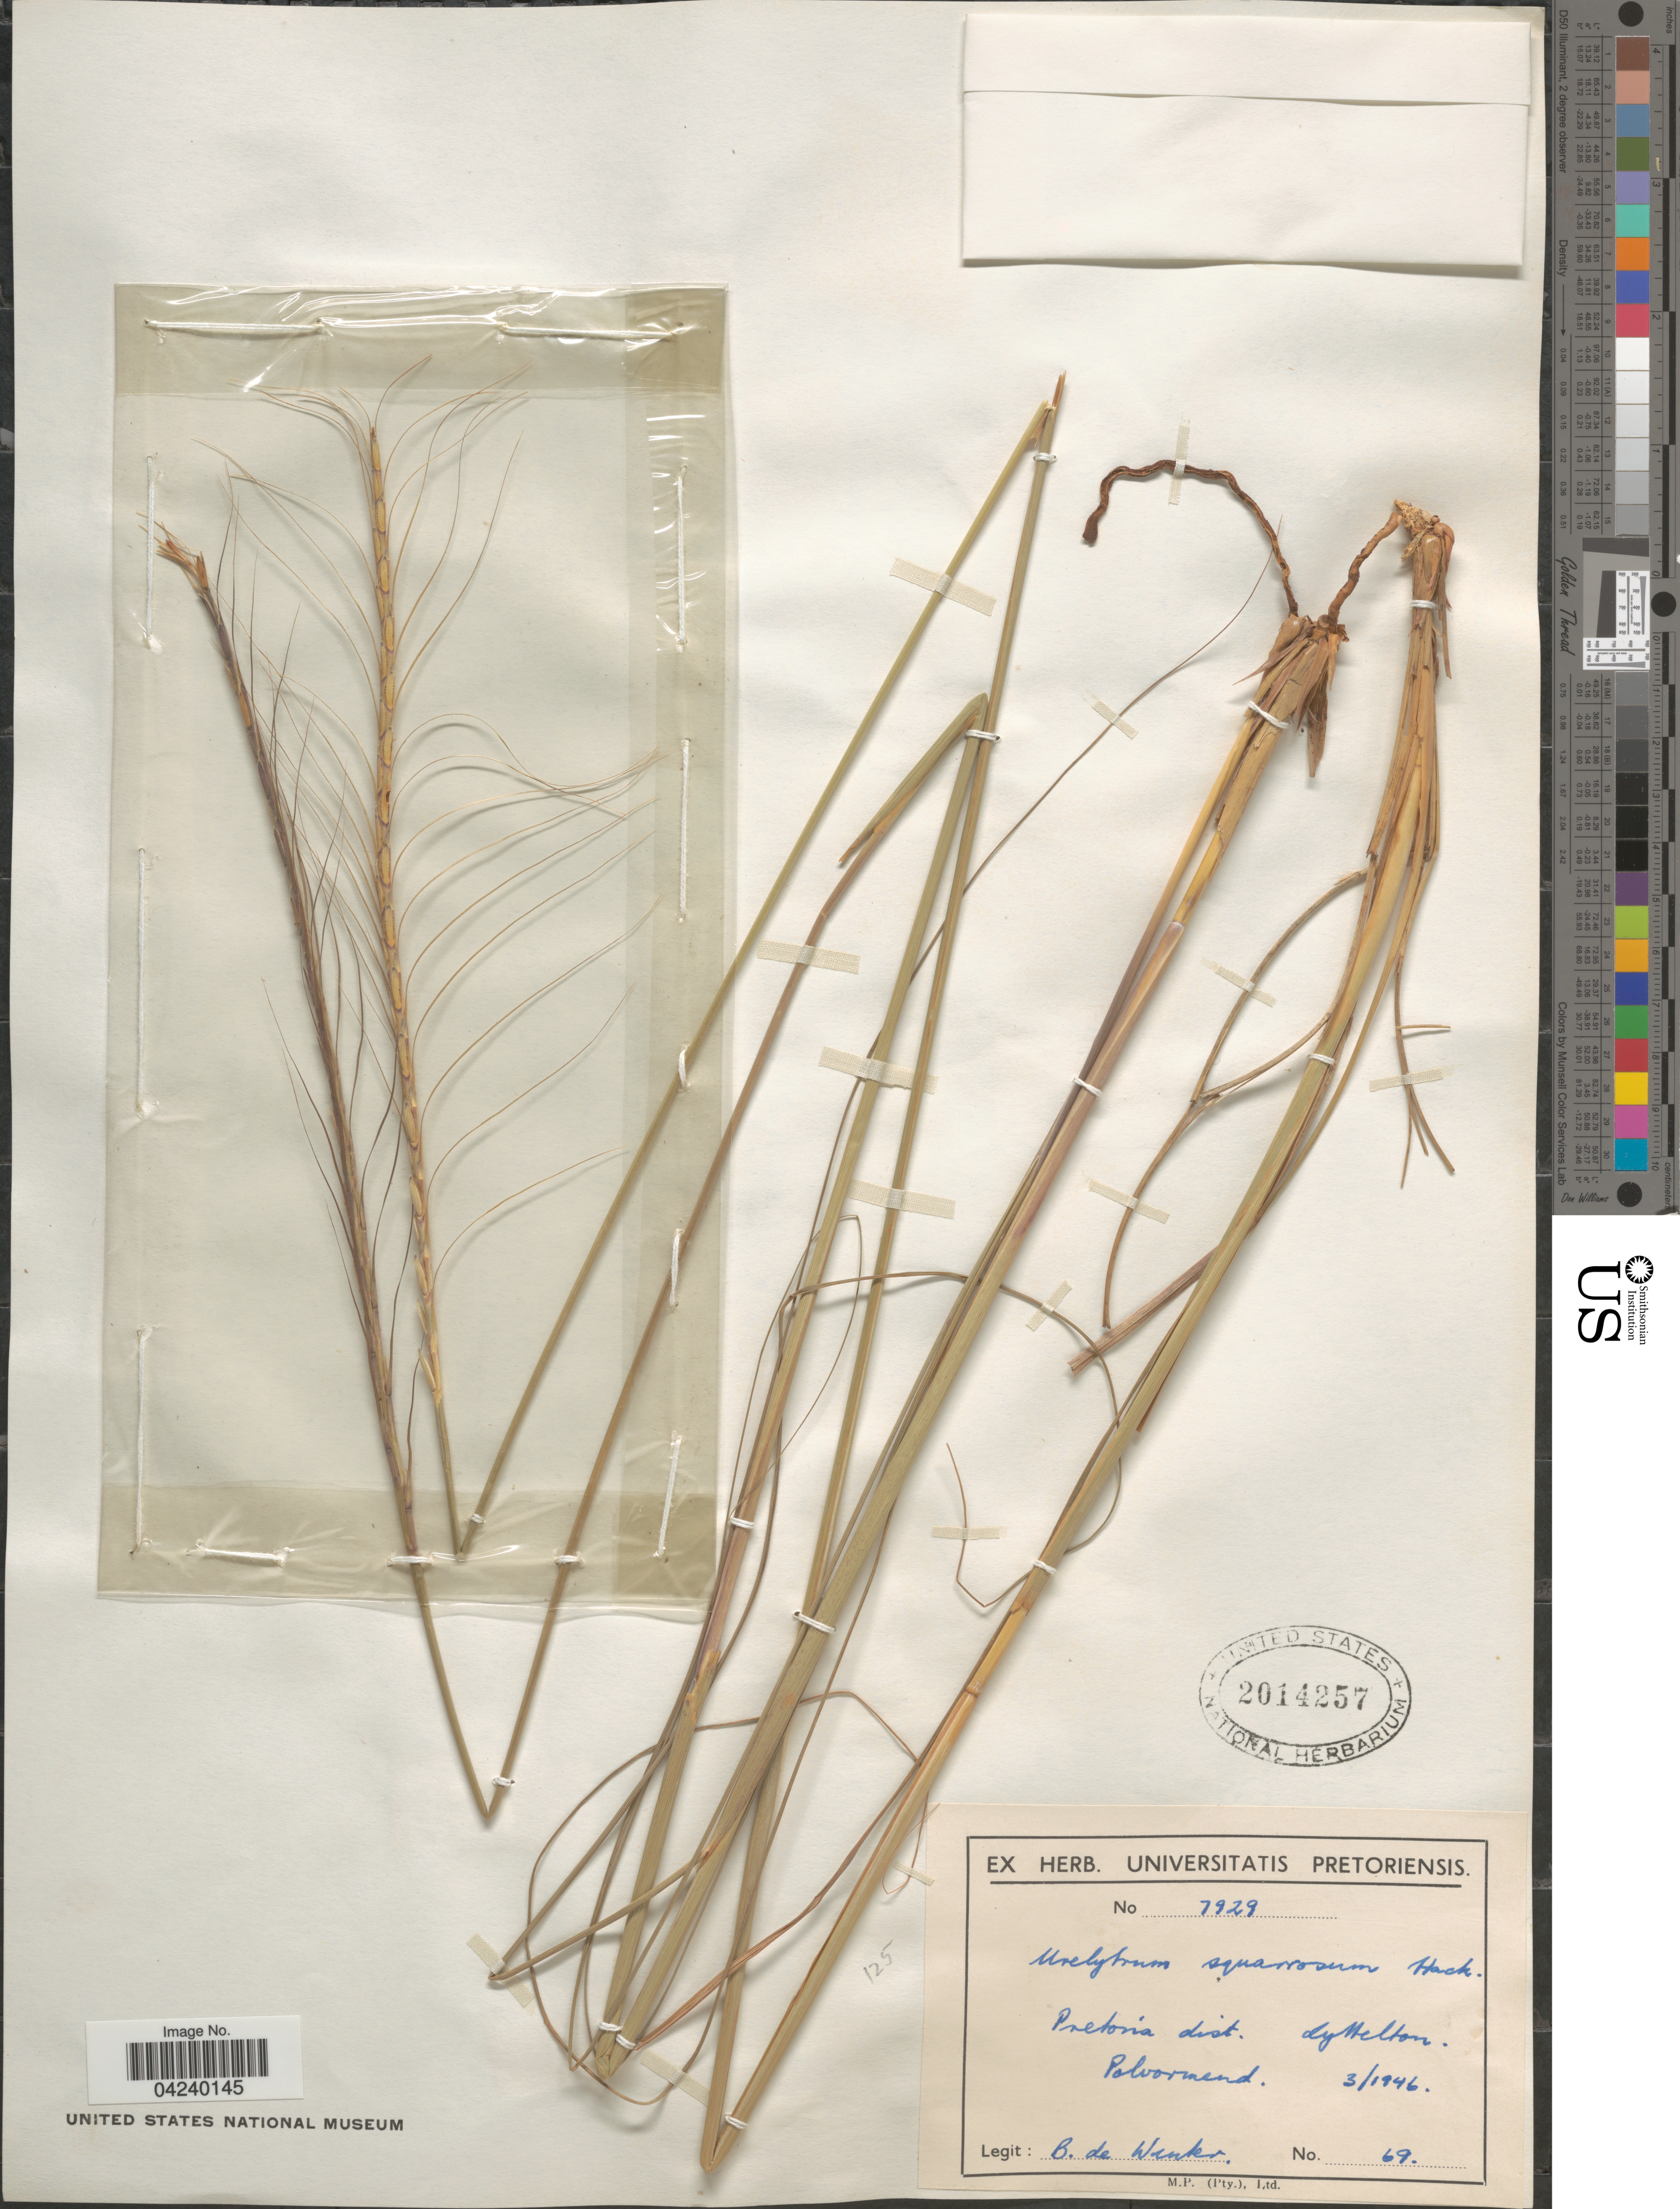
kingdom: Plantae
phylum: Tracheophyta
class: Liliopsida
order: Poales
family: Poaceae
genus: Urelytrum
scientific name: Urelytrum agropyroides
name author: (Hack.) Hack.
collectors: B. de Winter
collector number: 69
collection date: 1946-03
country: South Africa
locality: Pretoria dist. Lyttelton.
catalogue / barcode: US 2014257